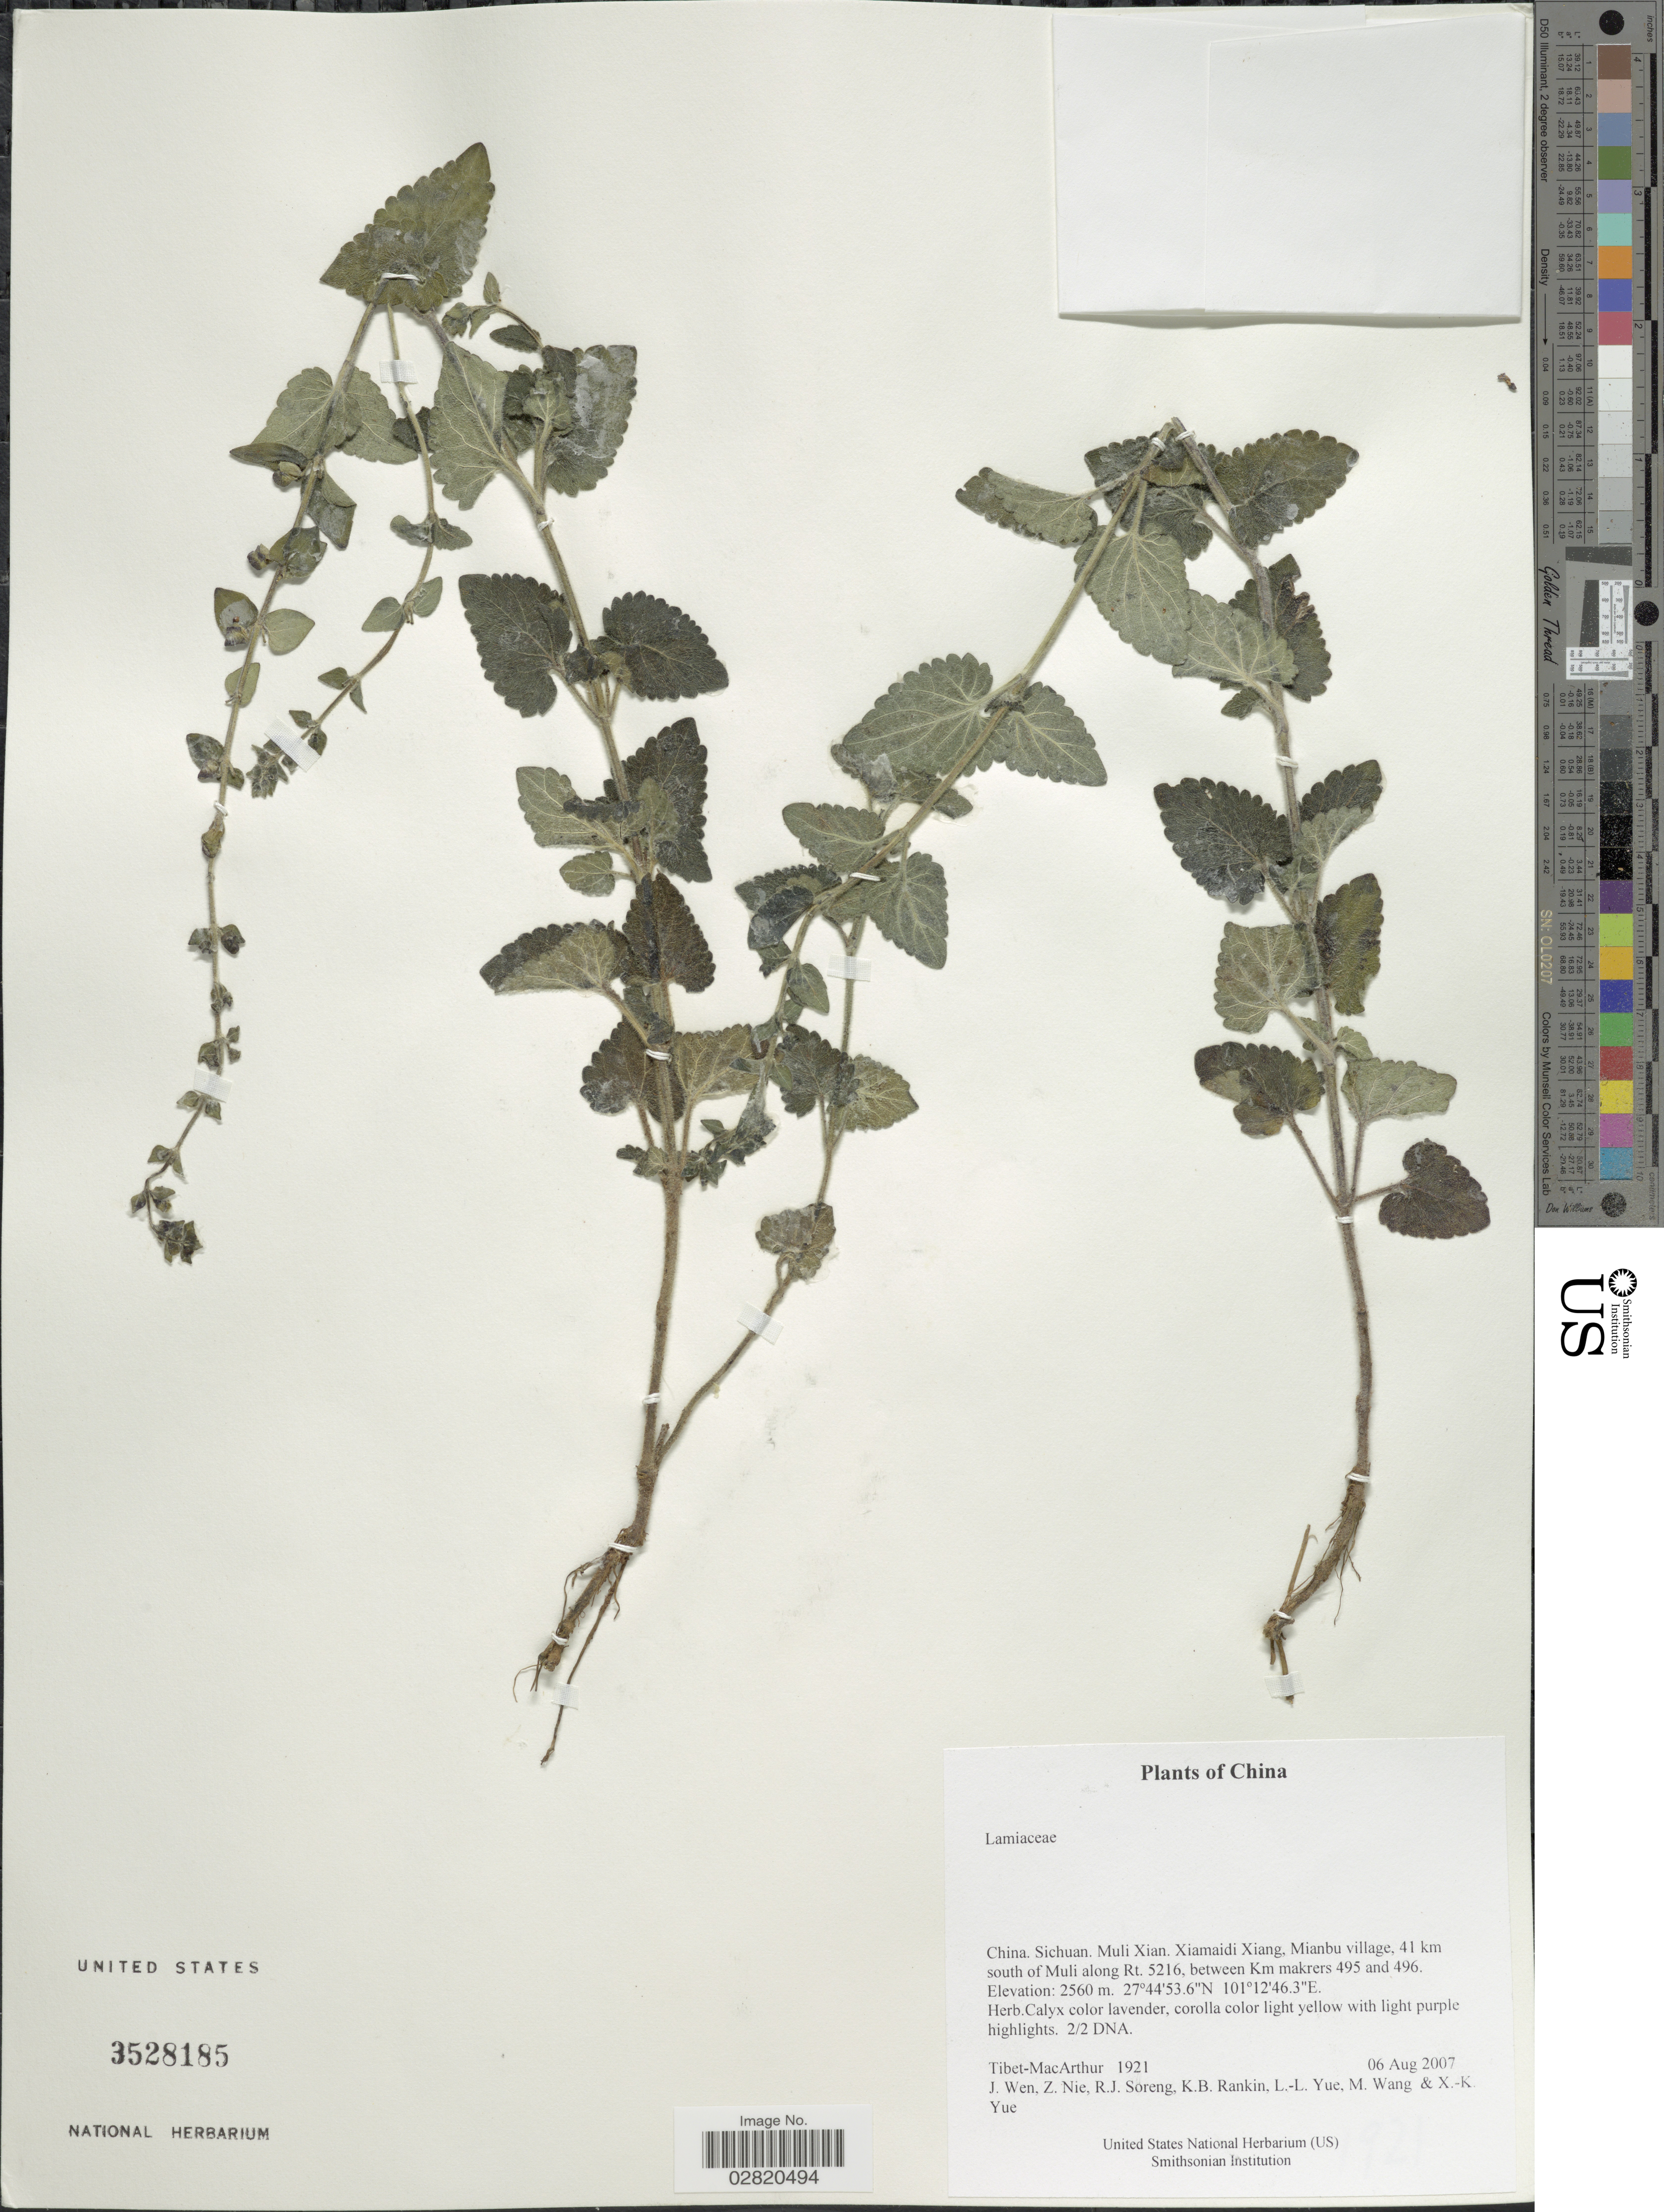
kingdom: Plantae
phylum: Tracheophyta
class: Magnoliopsida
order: Lamiales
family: Lamiaceae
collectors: Tibet-MacArthur, J. Wen, Z. Nie, R. J. Soreng & et al.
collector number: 1921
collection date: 2007-08-06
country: China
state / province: Sichuan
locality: Muli Xian. Xiamaidi Xiang. Mianbu village, 41 km south of Muli along Rt. 5216, between Km makrers 495 and 496.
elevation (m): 2560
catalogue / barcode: US 3528185